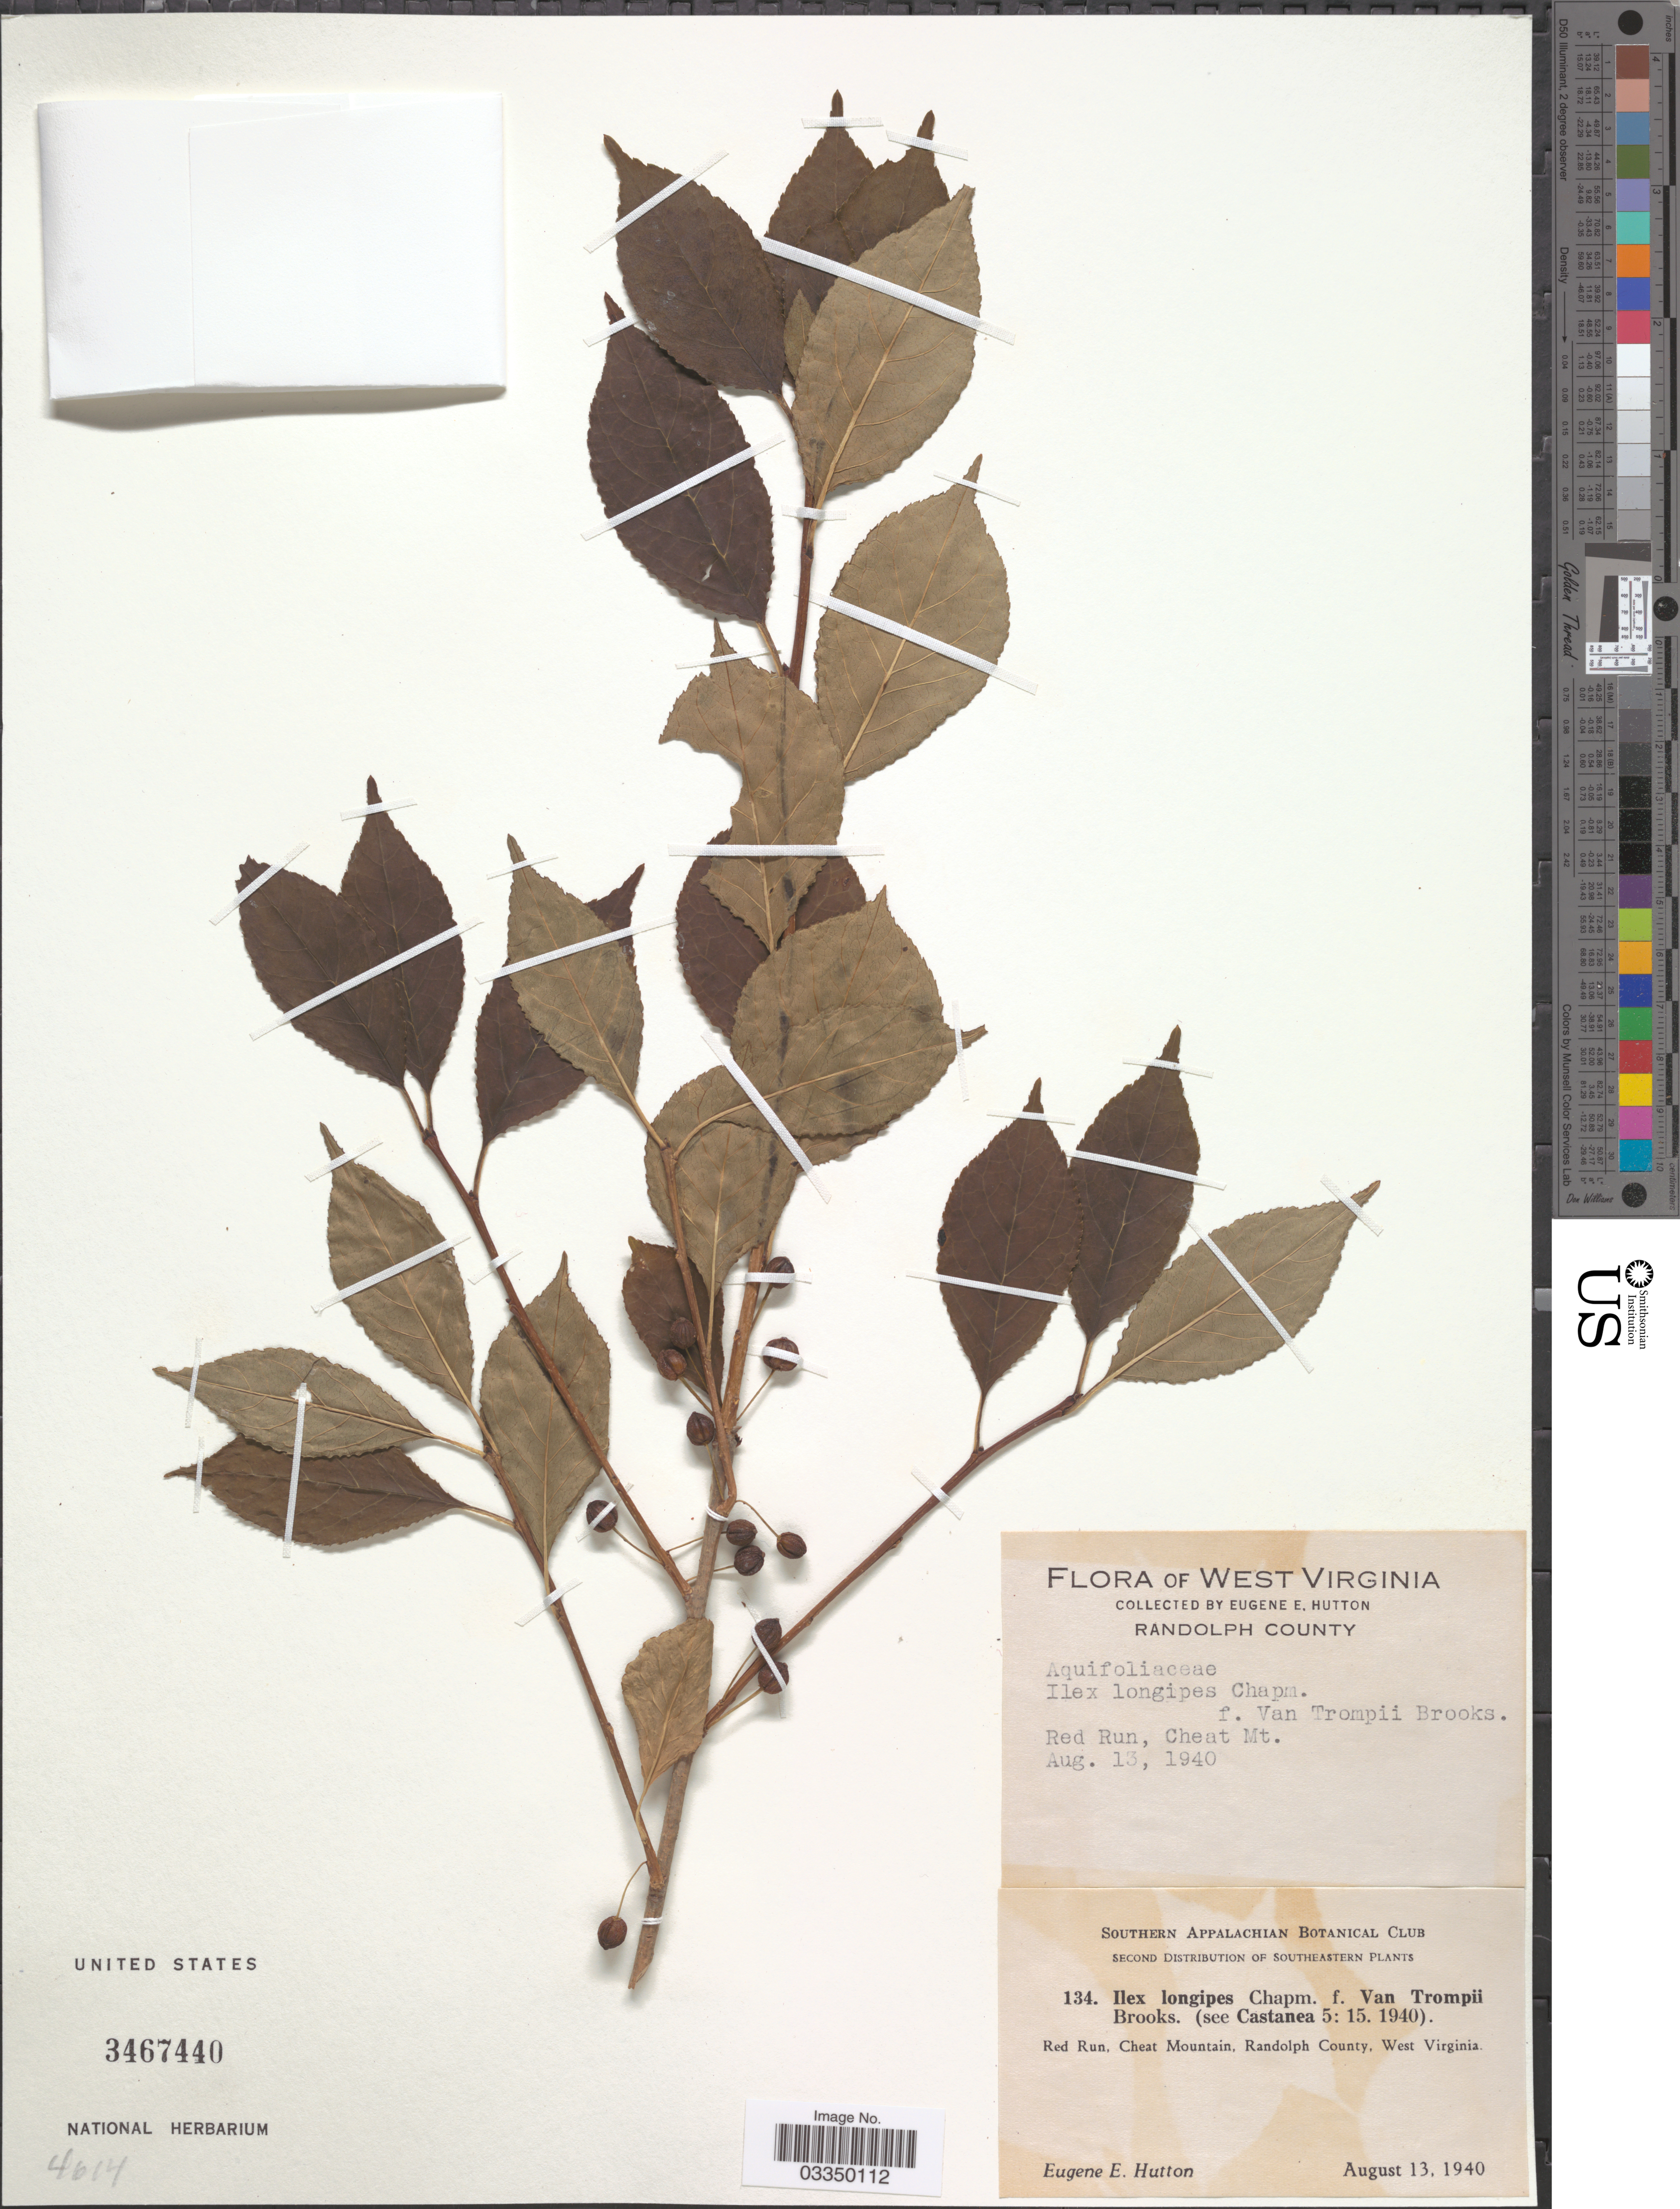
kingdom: Plantae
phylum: Tracheophyta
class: Magnoliopsida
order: Aquifoliales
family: Aquifoliaceae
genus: Ilex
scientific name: Ilex longipes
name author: Chapm. ex Trel.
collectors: E. Hutton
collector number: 134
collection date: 1940-08-13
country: United States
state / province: West Virginia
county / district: Randolph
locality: Randolph County. Red Run, Cheat Mountain, Randolph County.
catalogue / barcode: US 3467440